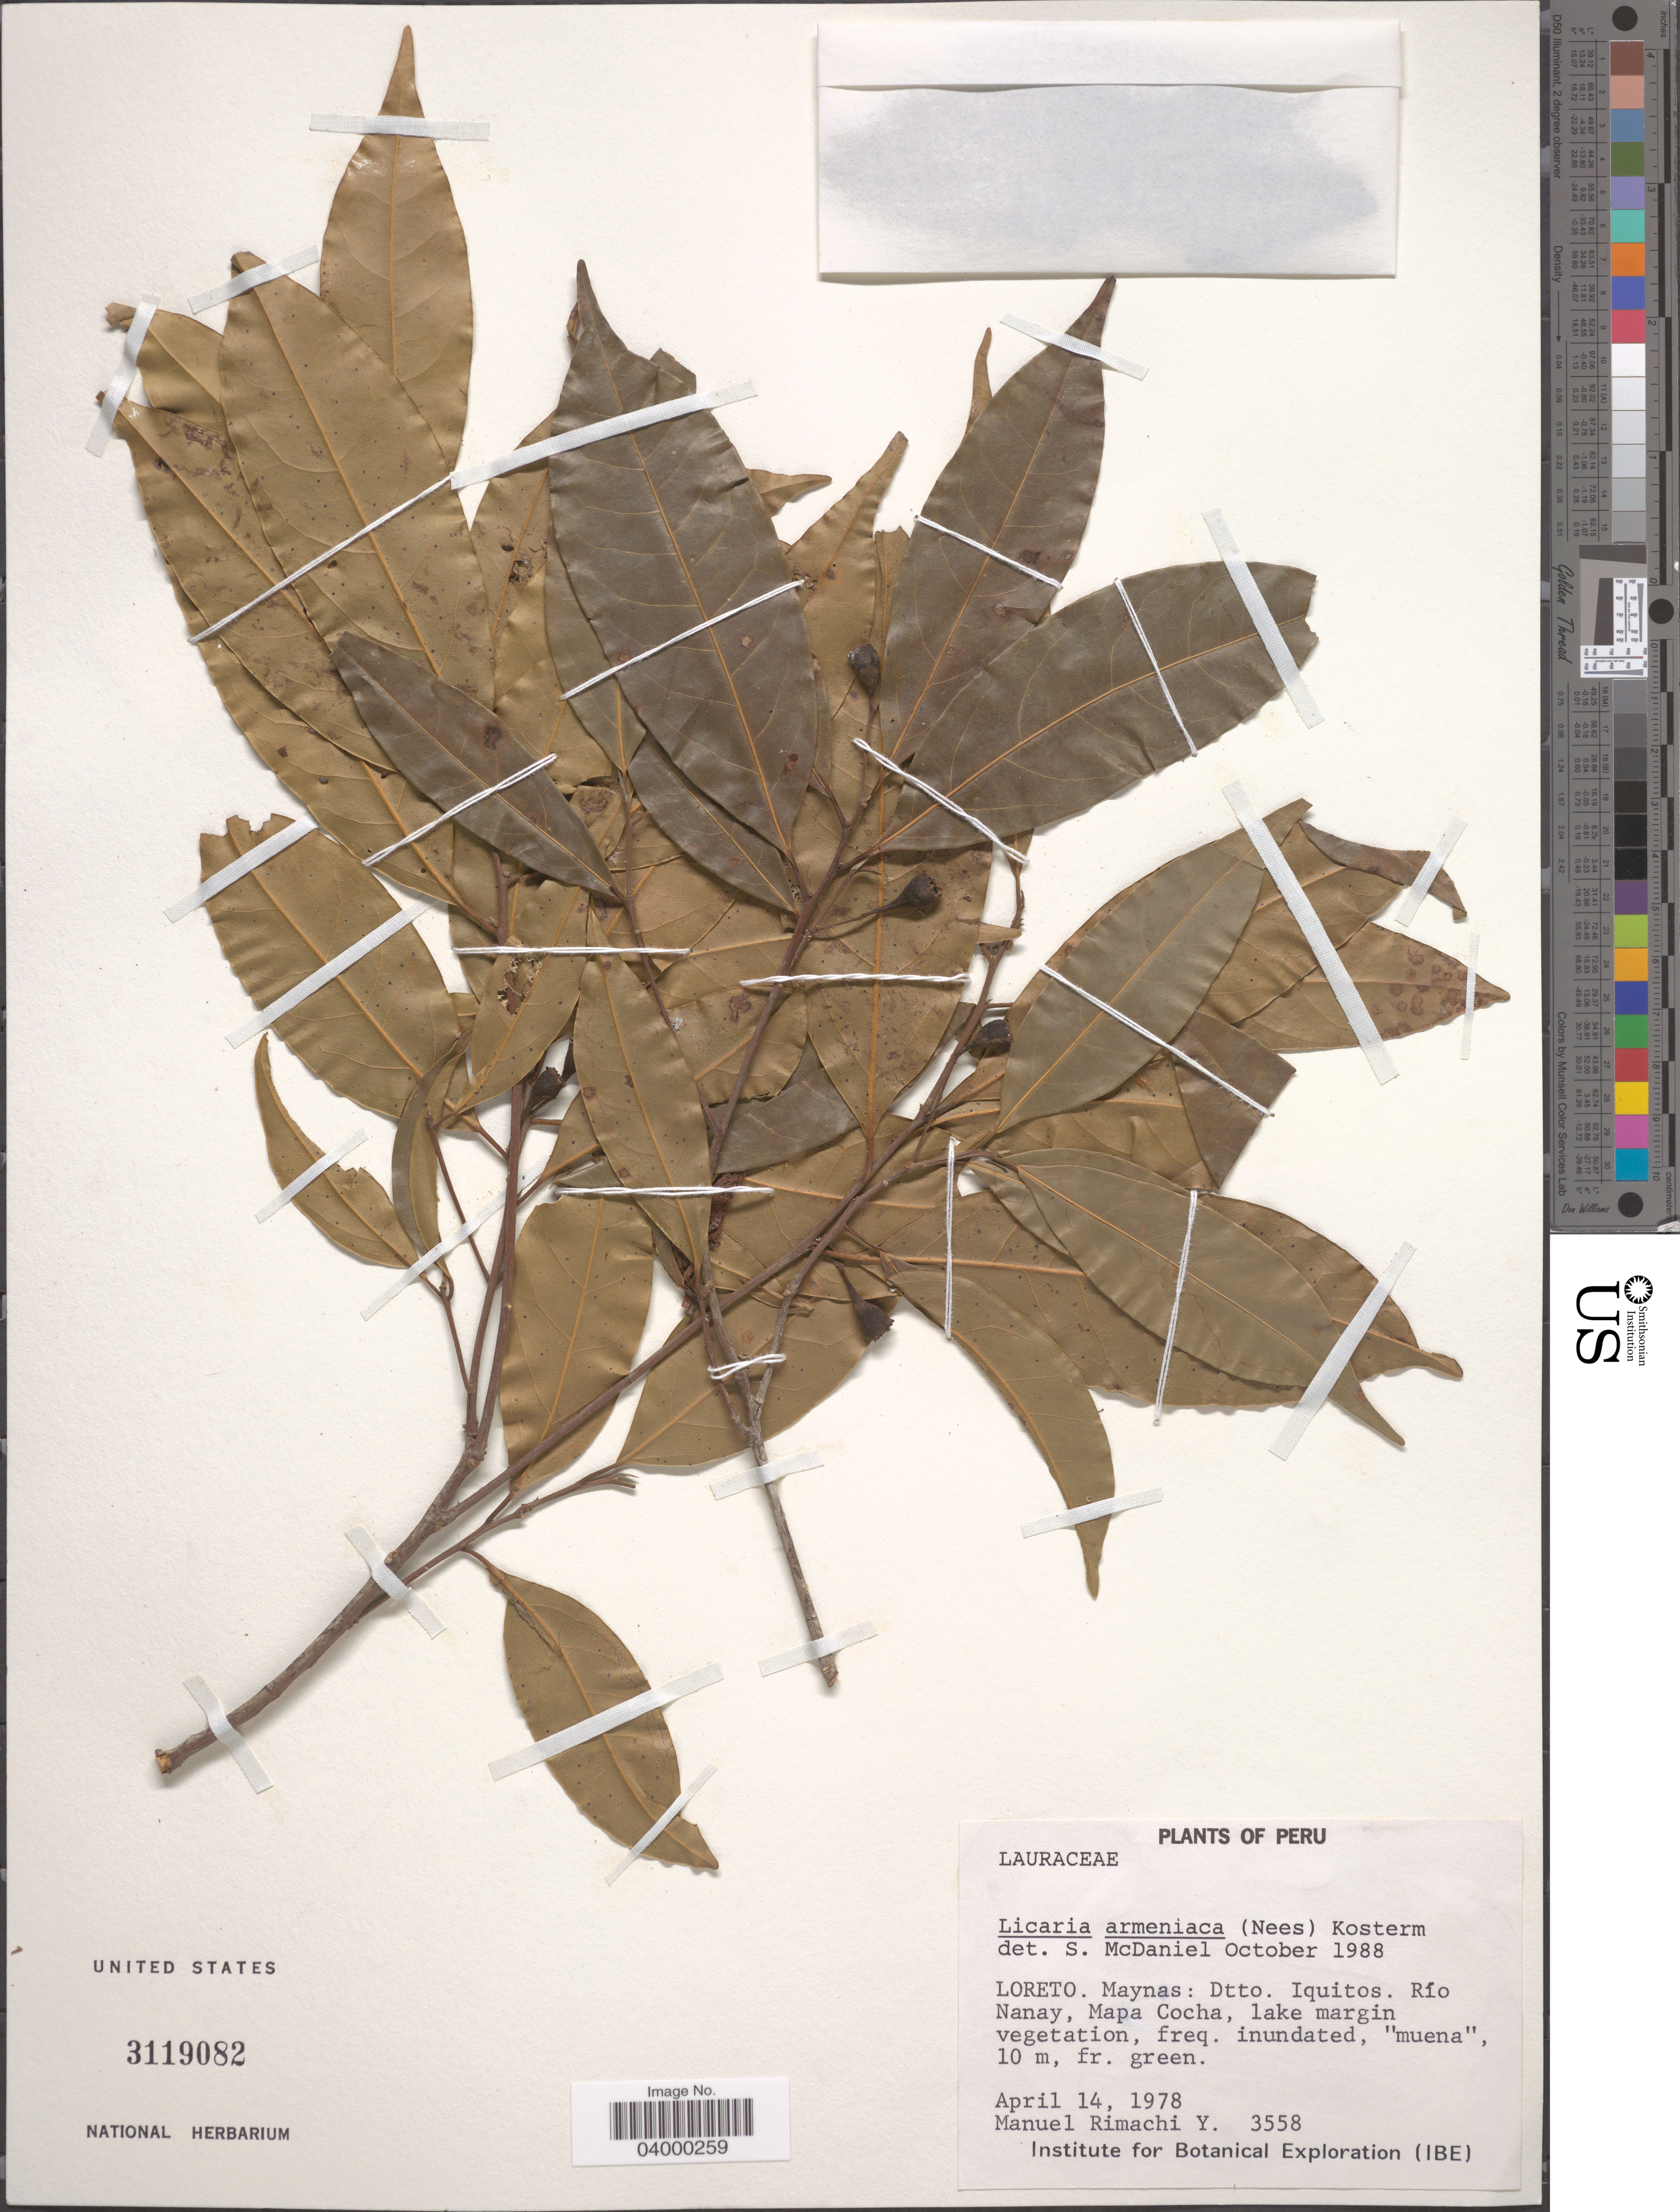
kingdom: Plantae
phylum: Tracheophyta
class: Magnoliopsida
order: Laurales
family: Lauraceae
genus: Licaria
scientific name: Licaria armeniaca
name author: (Nees) Kosterm.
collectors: M. Rimachi Y.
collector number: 3558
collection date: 1978-04-14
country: Peru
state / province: Loreto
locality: Maynas: Dtto. Iquitos. Río Nanay, Mapa Cocha.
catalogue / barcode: US 3119082